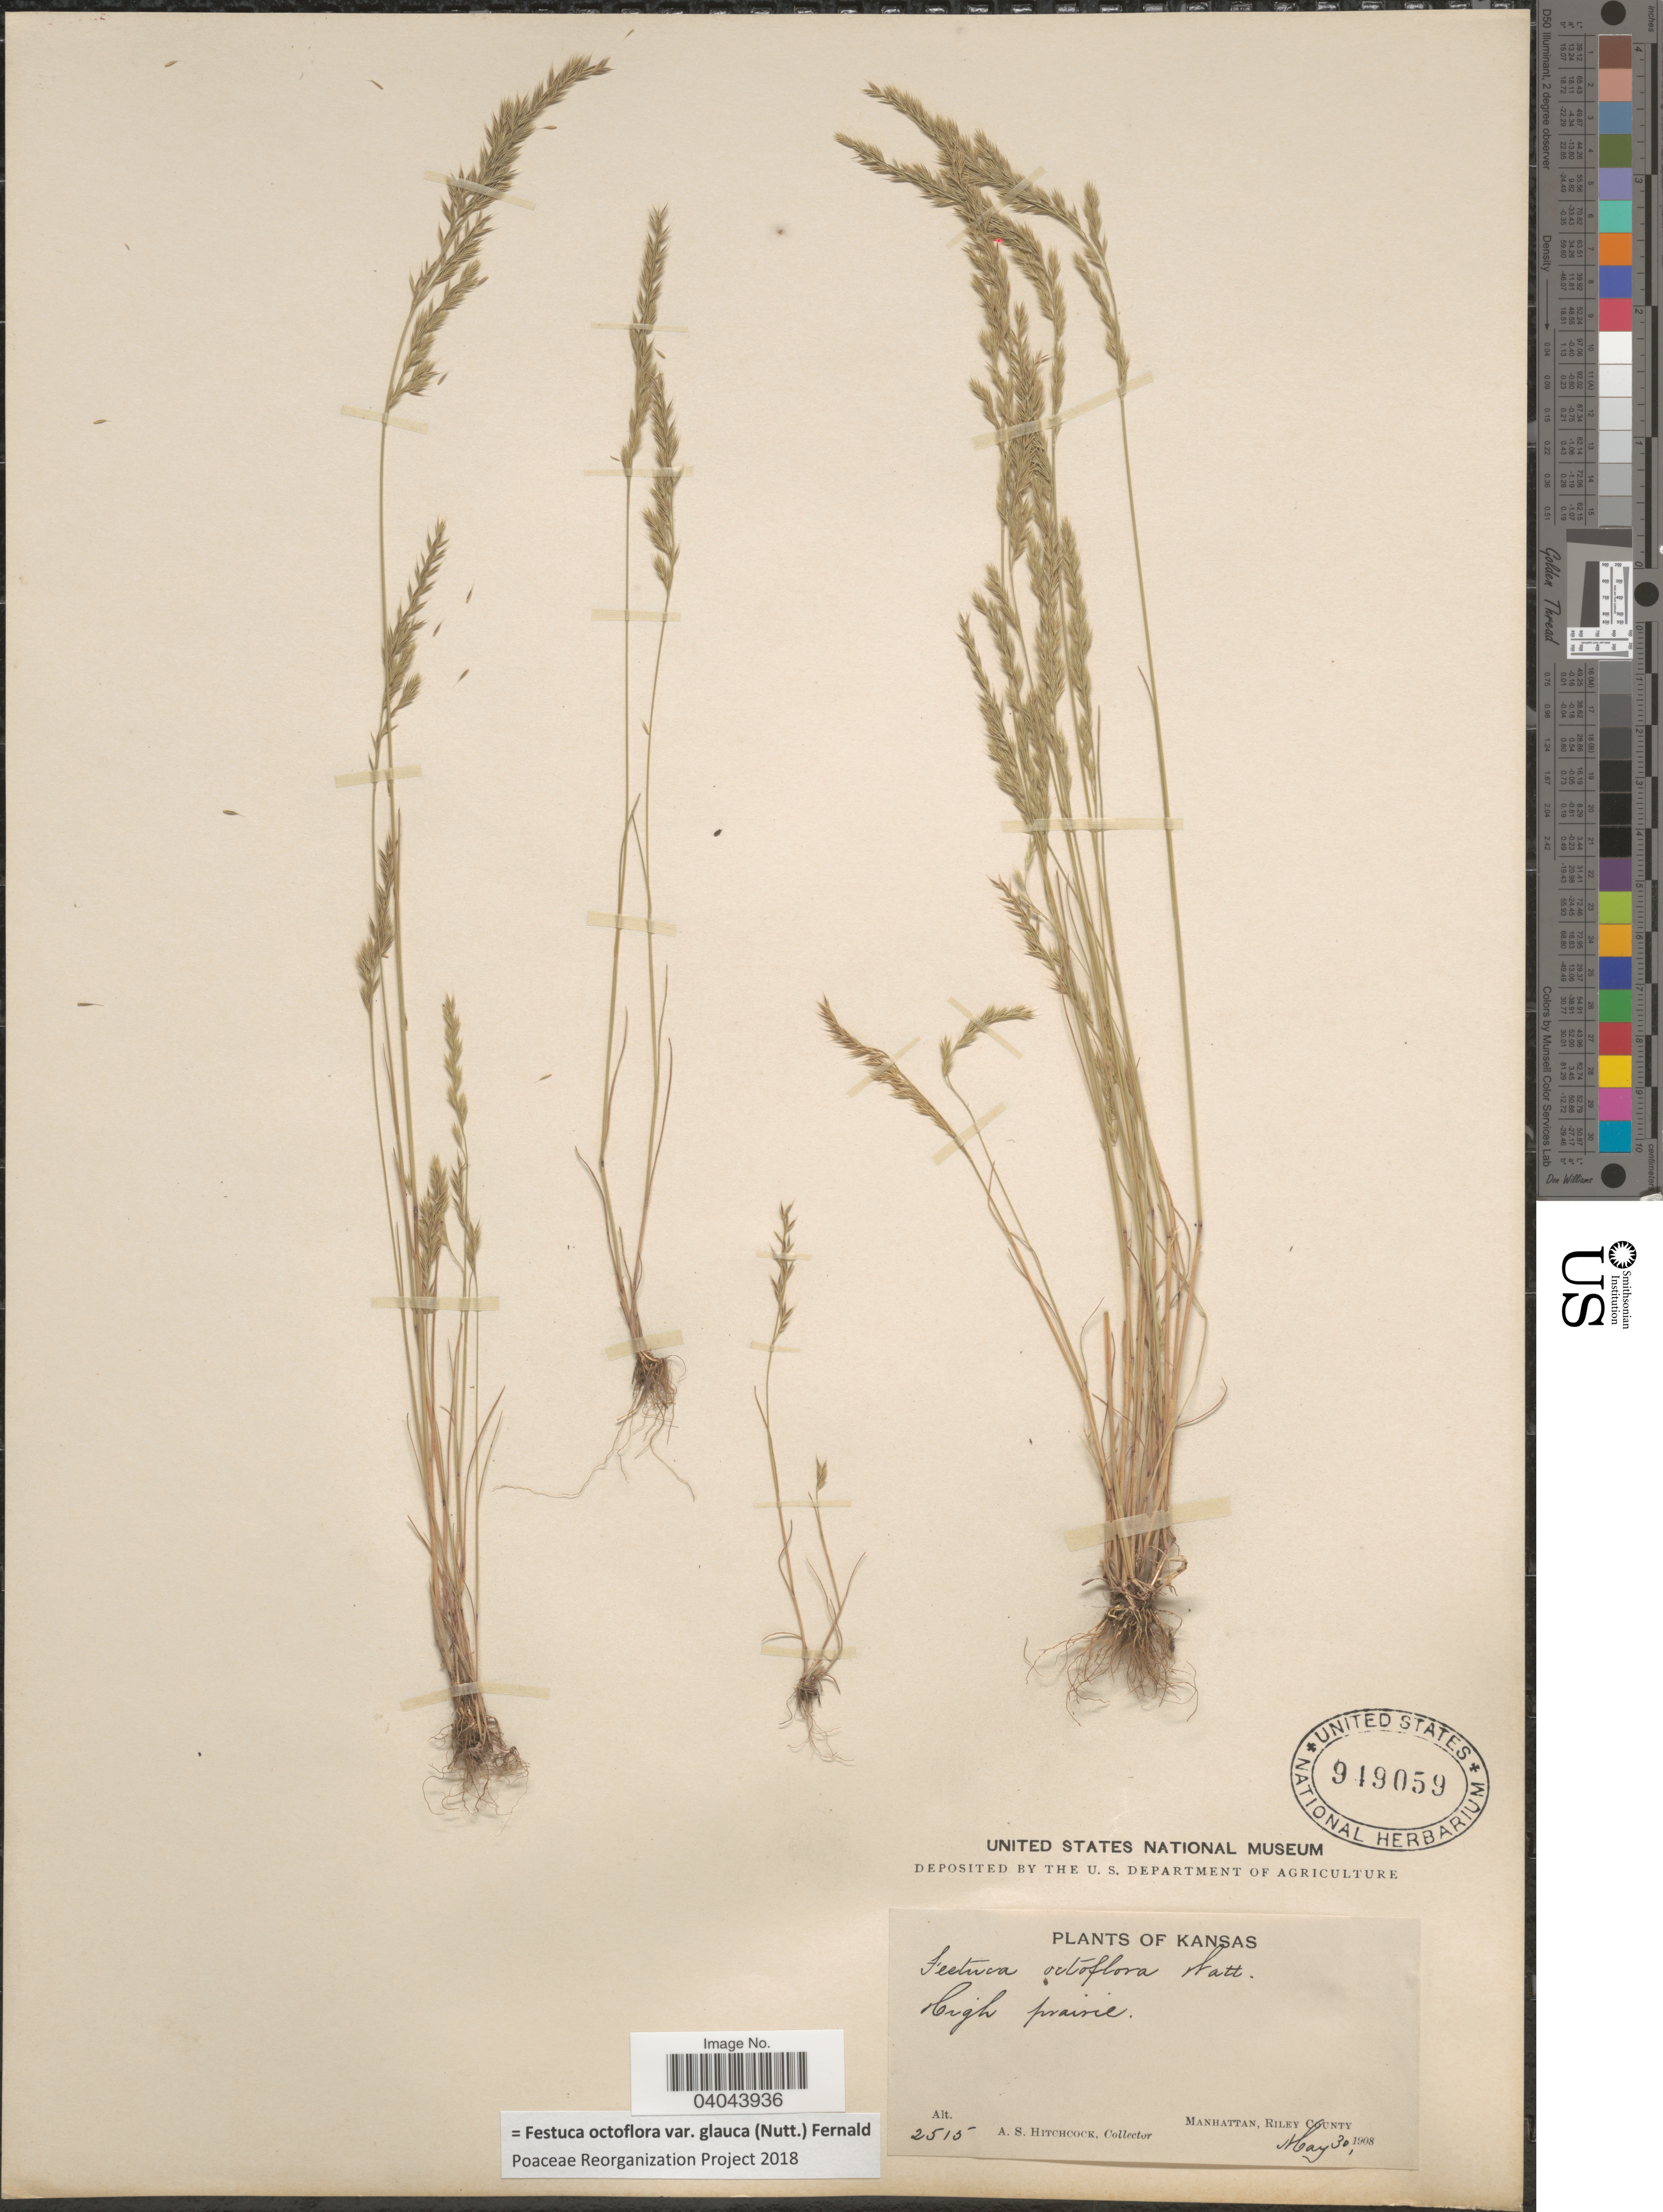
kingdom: Plantae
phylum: Tracheophyta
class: Liliopsida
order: Poales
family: Poaceae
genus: Festuca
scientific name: Festuca octoflora var. glauca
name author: (Nutt.) Fernald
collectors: A. S. Hitchcock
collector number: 2515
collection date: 1908-05-30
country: United States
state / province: Kansas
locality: Manhattan, Riley County.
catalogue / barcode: US 949059